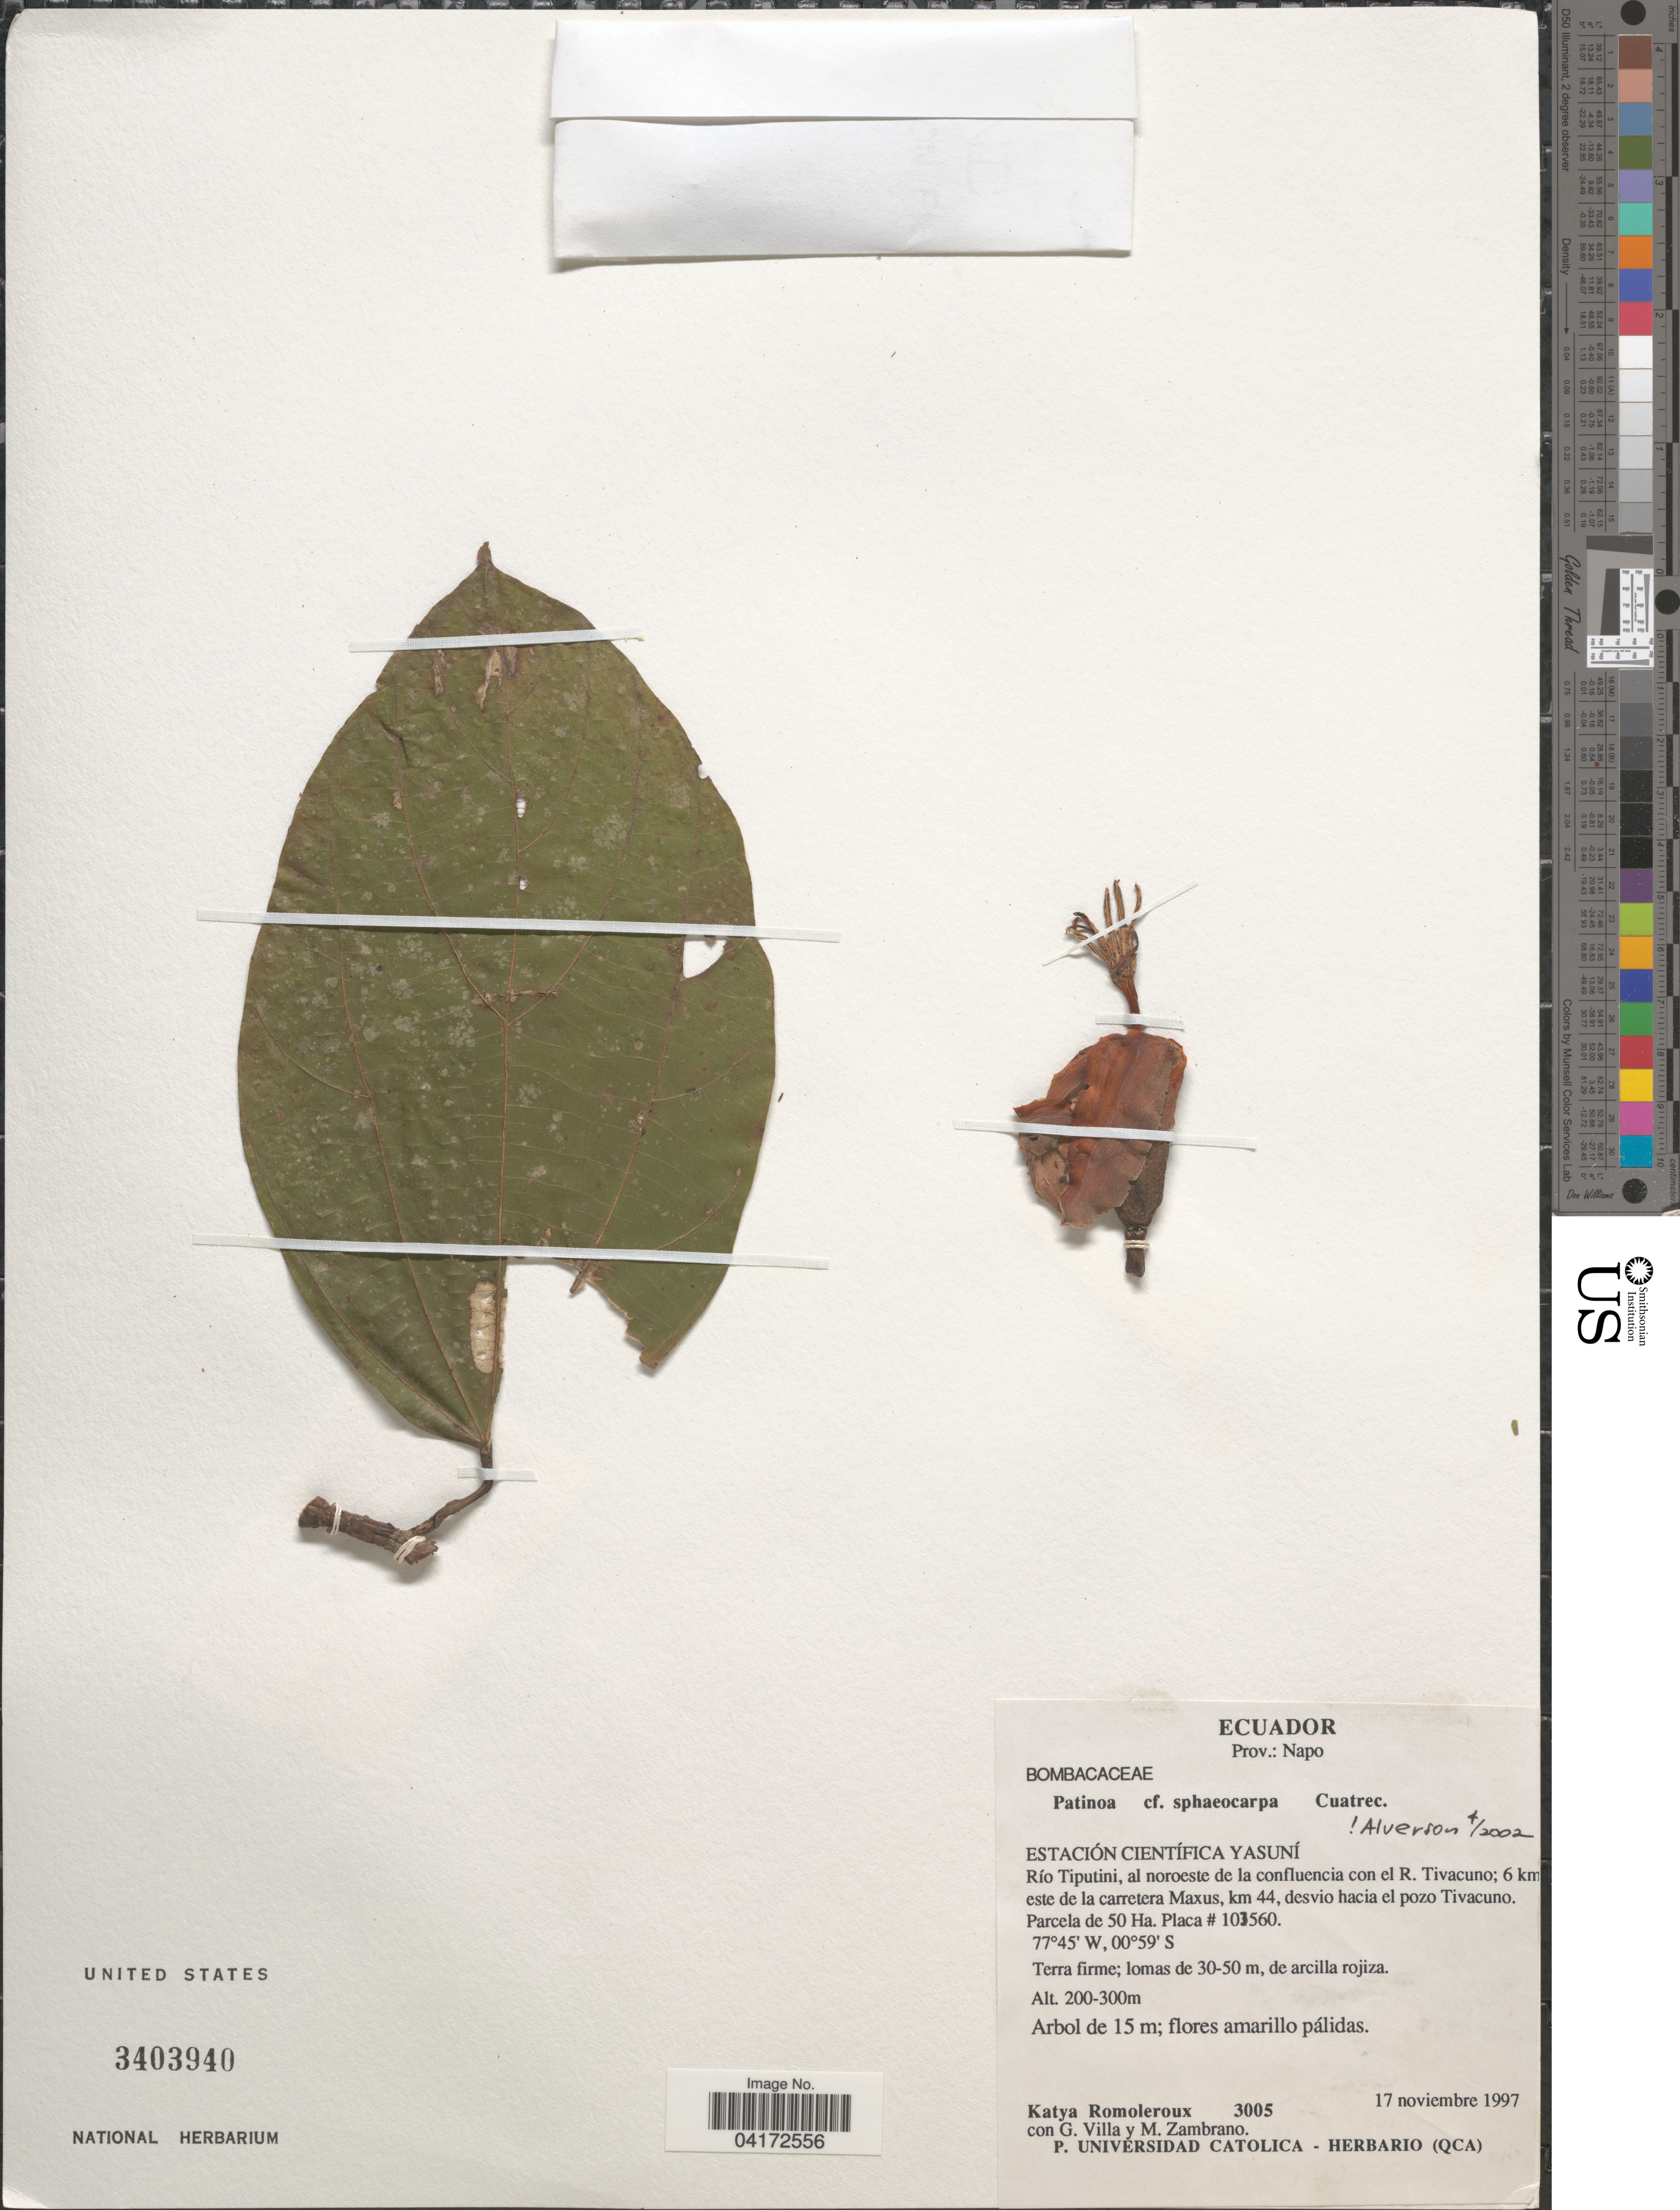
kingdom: Plantae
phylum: Tracheophyta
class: Magnoliopsida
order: Malvales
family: Malvaceae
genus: Patinoa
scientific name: Patinoa sphaerocarpa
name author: Cuatrec.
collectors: K. Romoleroux, G. Villa & M. Zambrano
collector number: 3005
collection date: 1997-11-17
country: Ecuador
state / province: Napo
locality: Estación Científica Yasuní. Río Tiputini, al noroeste de la confluencia con el R. Tivacuno; 6 km este de la carretera Maxus, km 44, desvio hacia el pozo Tivacuno. Parcela de 50 Ha. Placa # 103560.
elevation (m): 200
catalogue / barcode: US 3403940